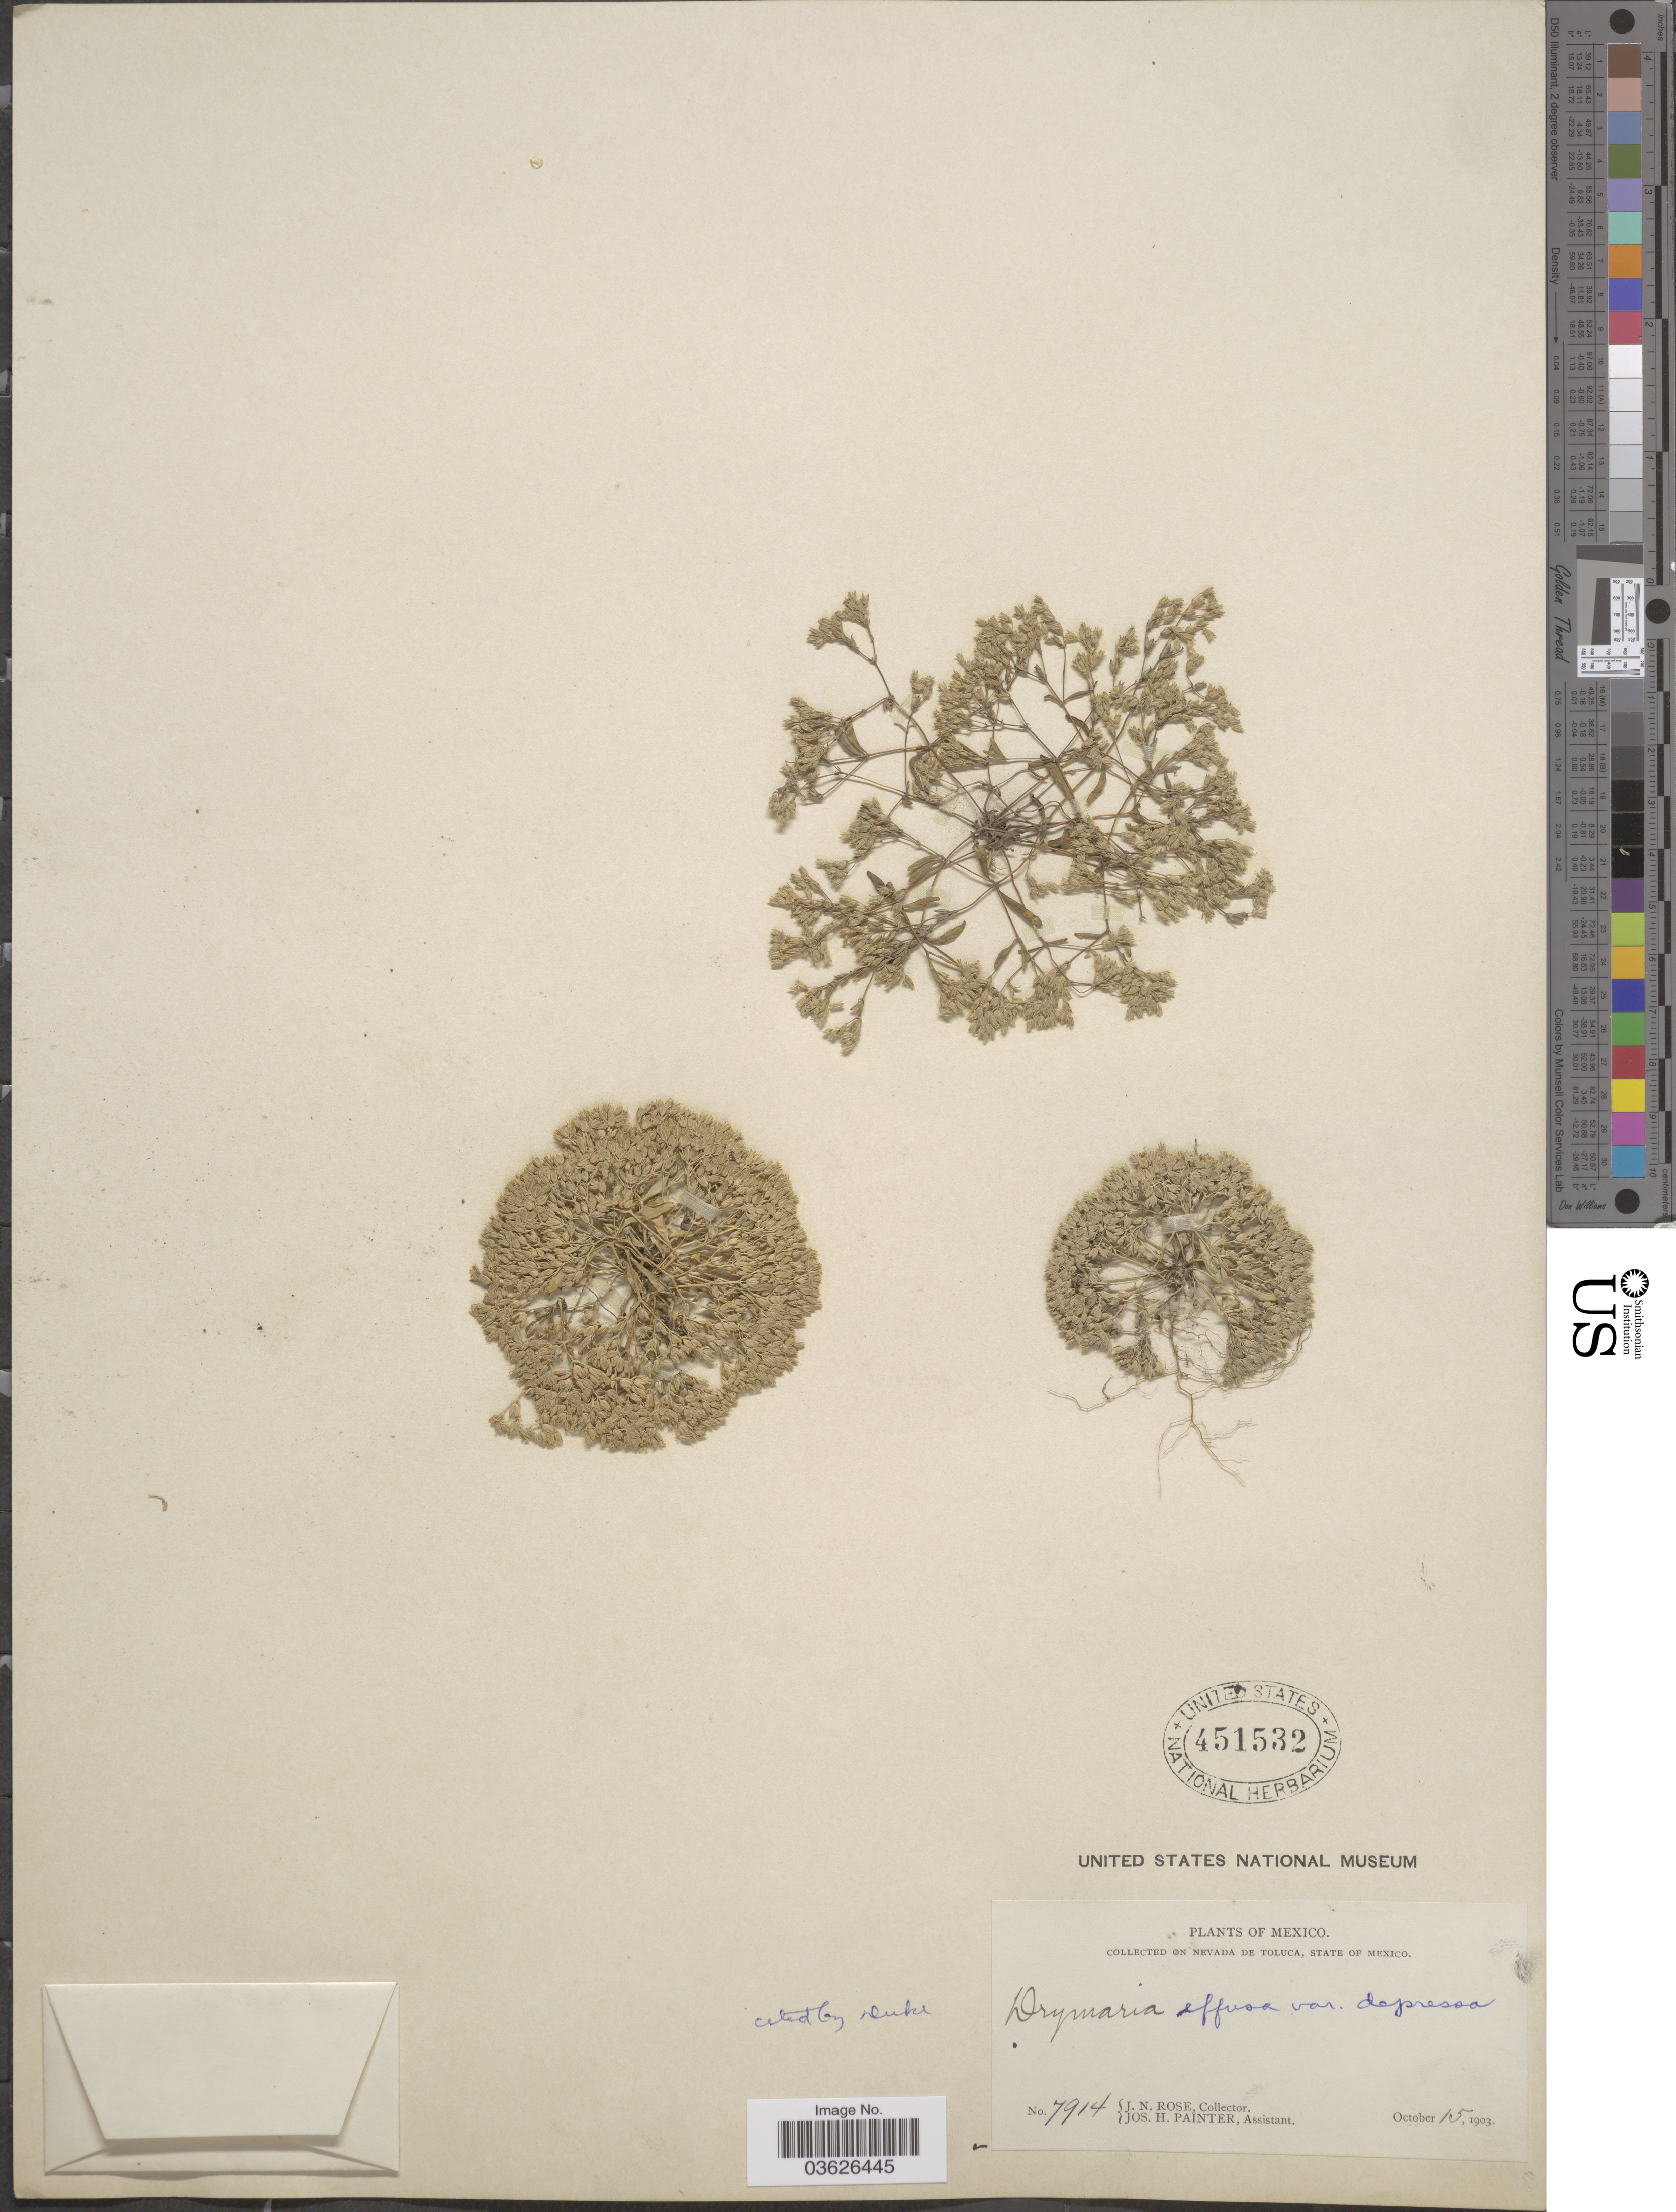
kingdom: Plantae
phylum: Tracheophyta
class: Magnoliopsida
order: Caryophyllales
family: Caryophyllaceae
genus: Drymaria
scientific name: Drymaria effusa var. depressa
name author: (Greene) J.A. Duke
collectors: J. N. Rose & J. H. Painter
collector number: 7914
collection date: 1903-10-15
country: Mexico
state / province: México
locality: On Nevada de Toluca.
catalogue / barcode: US 451532